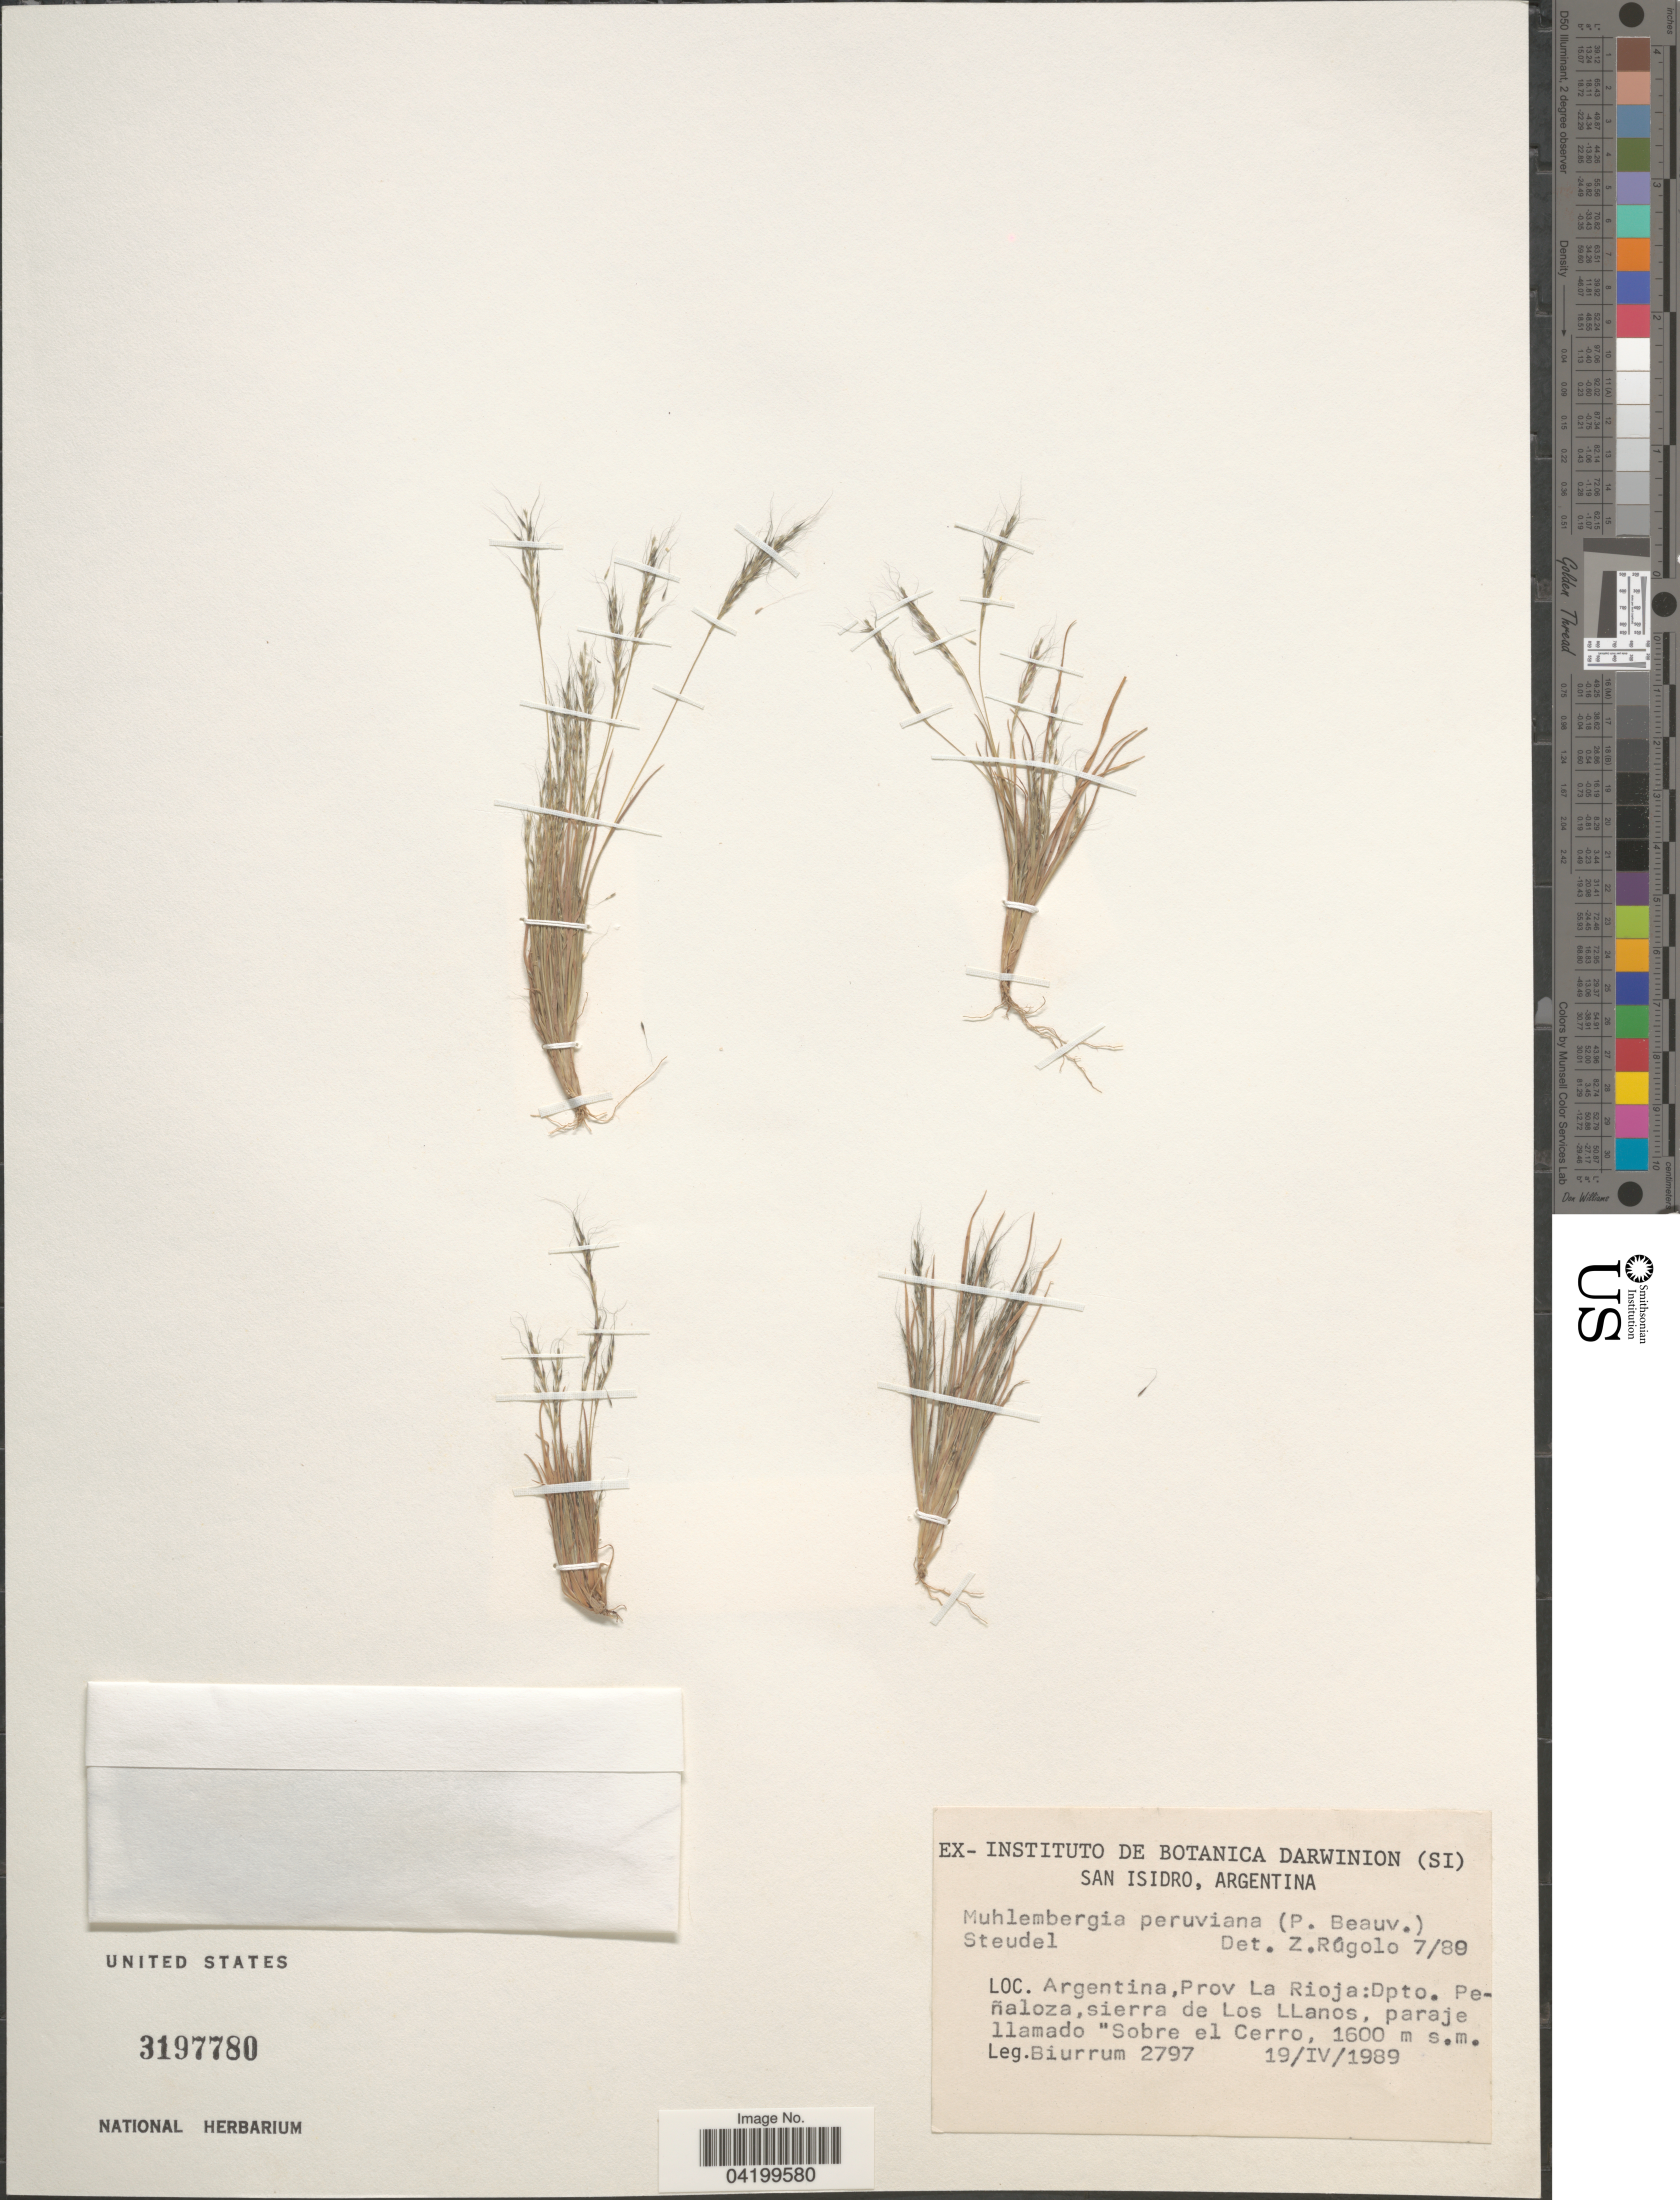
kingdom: Plantae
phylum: Tracheophyta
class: Liliopsida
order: Poales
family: Poaceae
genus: Muhlenbergia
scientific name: Muhlenbergia peruviana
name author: (P. Beauv.) Steud.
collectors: Biurrum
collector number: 2797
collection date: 1989-04-19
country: Argentina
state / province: La Rioja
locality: Dpto. Peñaloza, sierra de Los LLanos, paraje llamado Sobre el Cerro.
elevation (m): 1600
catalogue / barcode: US 3197780